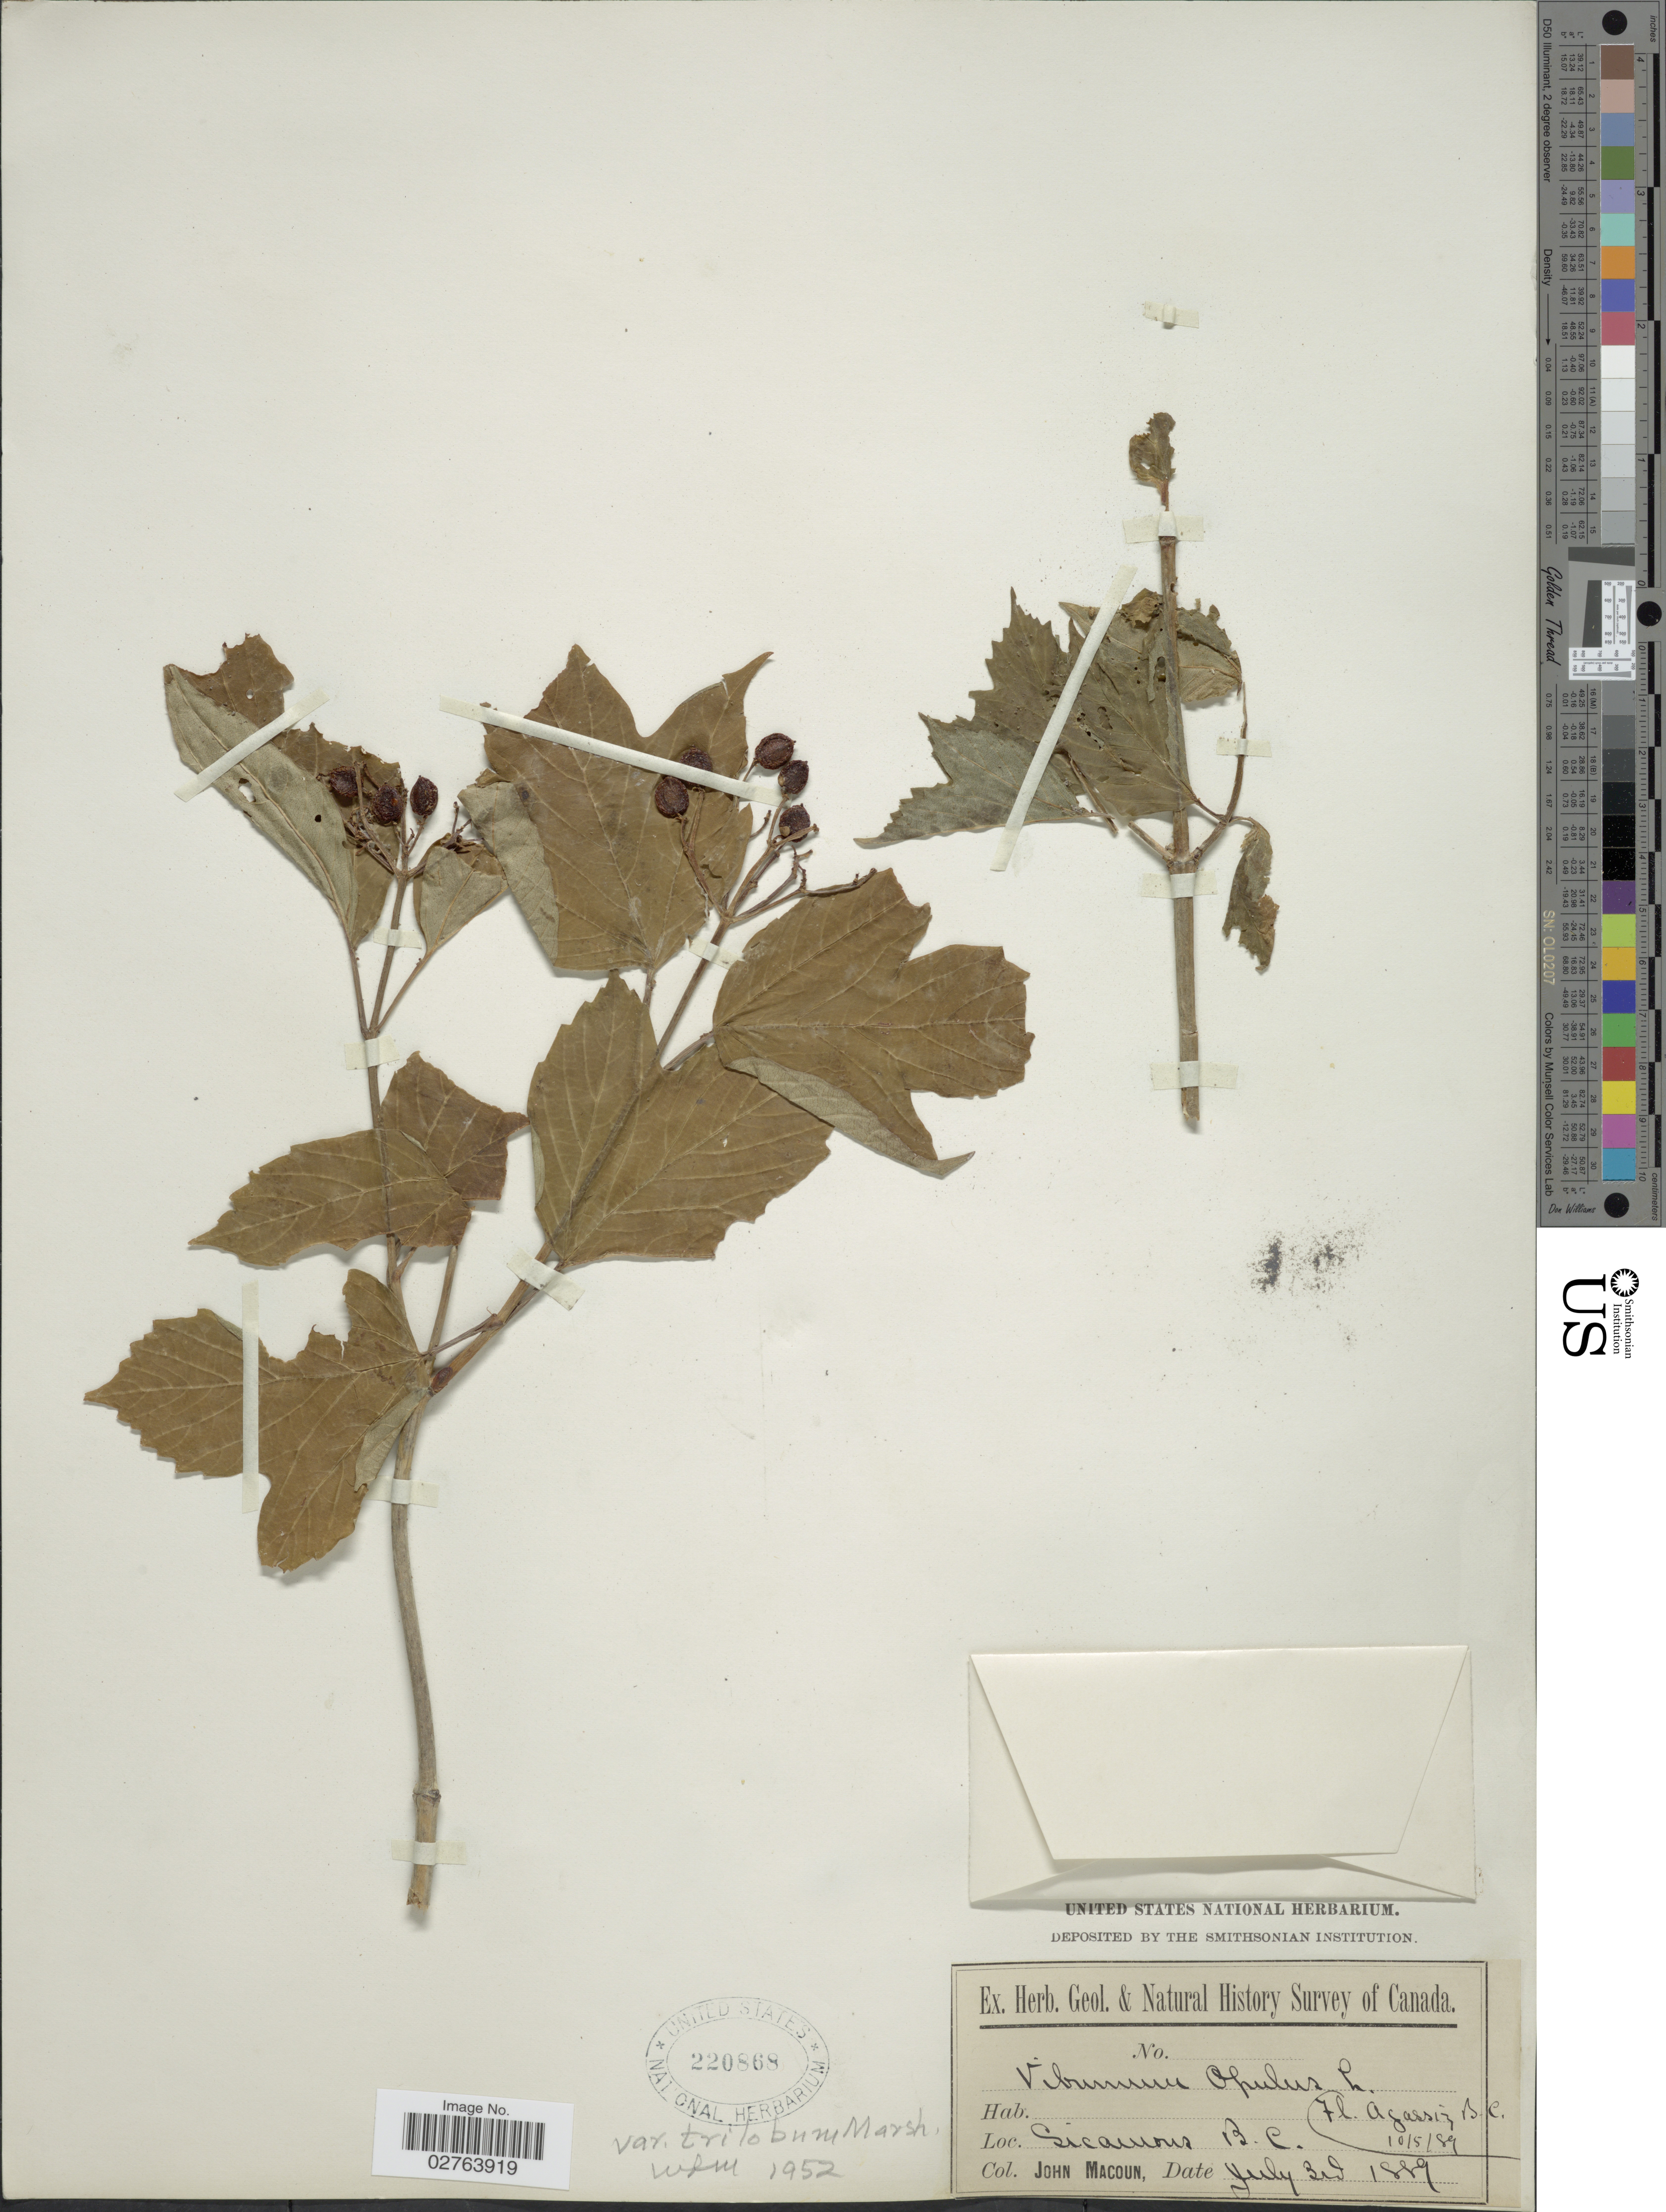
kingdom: Plantae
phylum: Tracheophyta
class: Magnoliopsida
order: Dipsacales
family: Viburnaceae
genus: Viburnum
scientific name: Viburnum opulus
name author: L.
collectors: J. Macoun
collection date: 1889-07-03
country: Canada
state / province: British Columbia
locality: Sicamons.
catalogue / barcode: US 220868